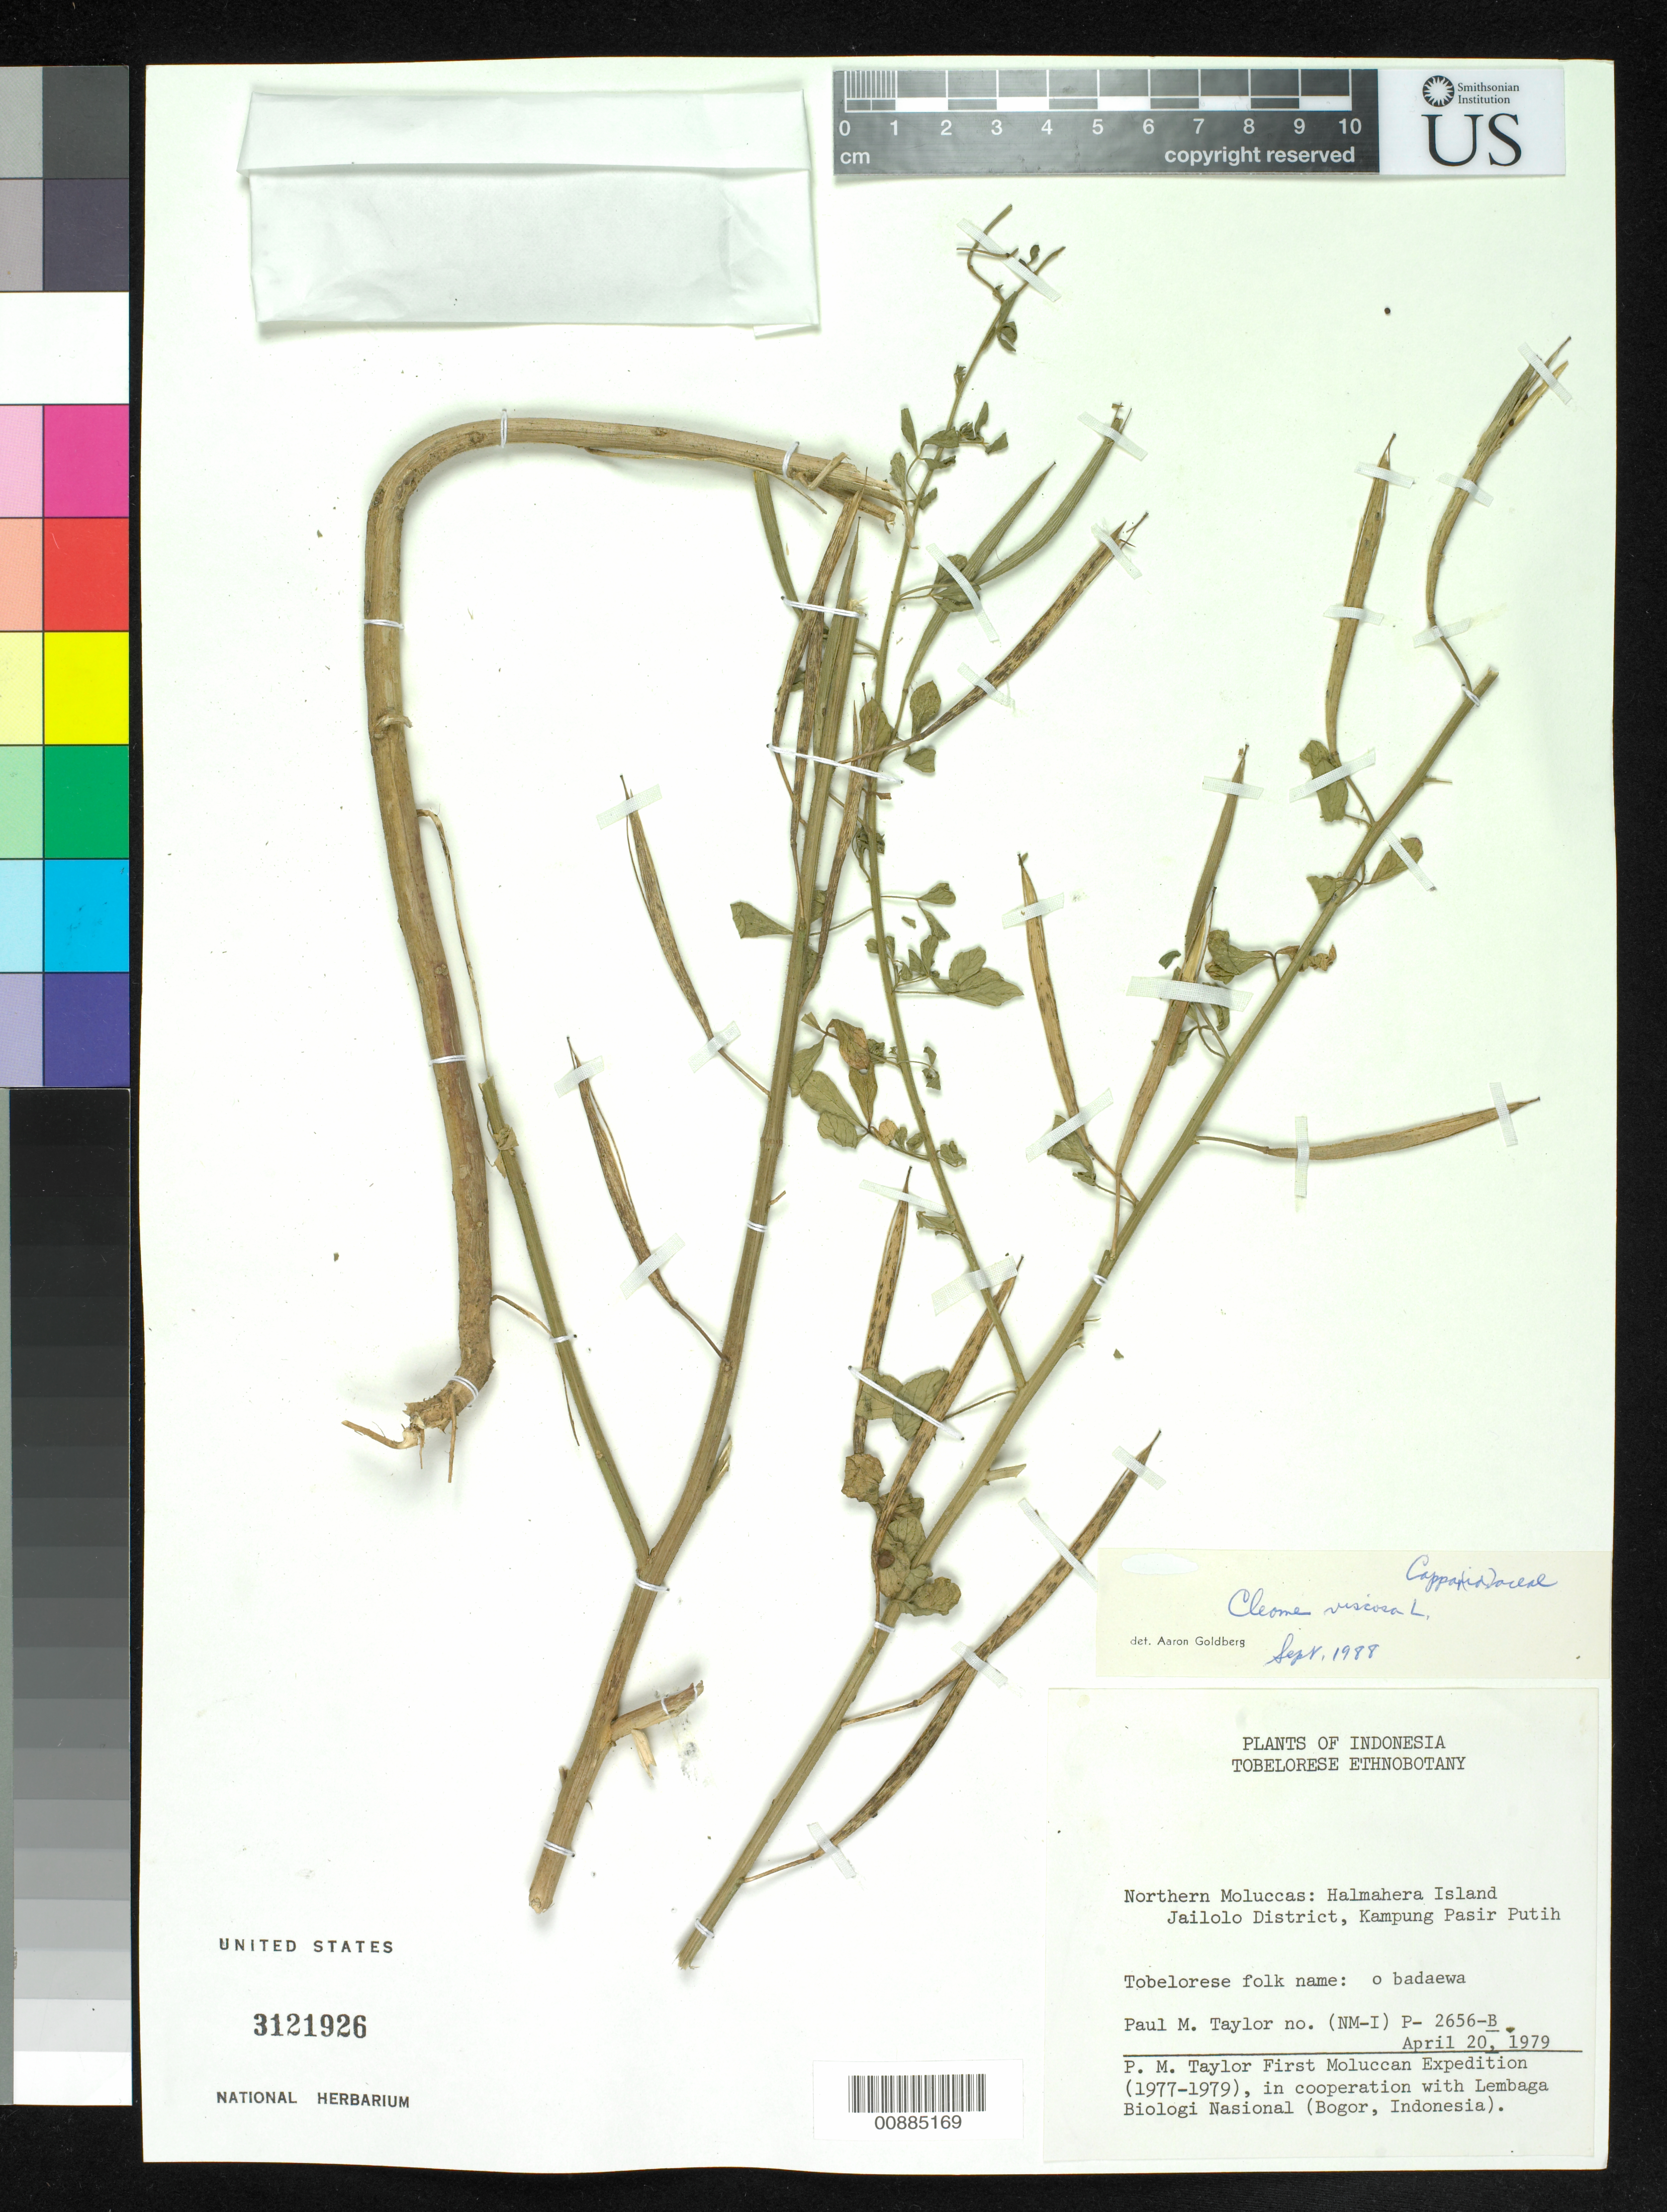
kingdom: Plantae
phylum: Tracheophyta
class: Magnoliopsida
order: Brassicales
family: Cleomaceae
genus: Arivela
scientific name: Arivela viscosa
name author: (L.) Raf.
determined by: Wagner, W. L., (BOT), Smithsonian Institution - National Museum of Natural History (UNITED STATES)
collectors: P. M. Taylor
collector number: P 2656 B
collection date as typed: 20 Apr 1979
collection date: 1979-04-20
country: Indonesia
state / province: Maluku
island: Halmahera I.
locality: Jailolo District, Kaampung Pasir Putih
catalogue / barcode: US 3121926